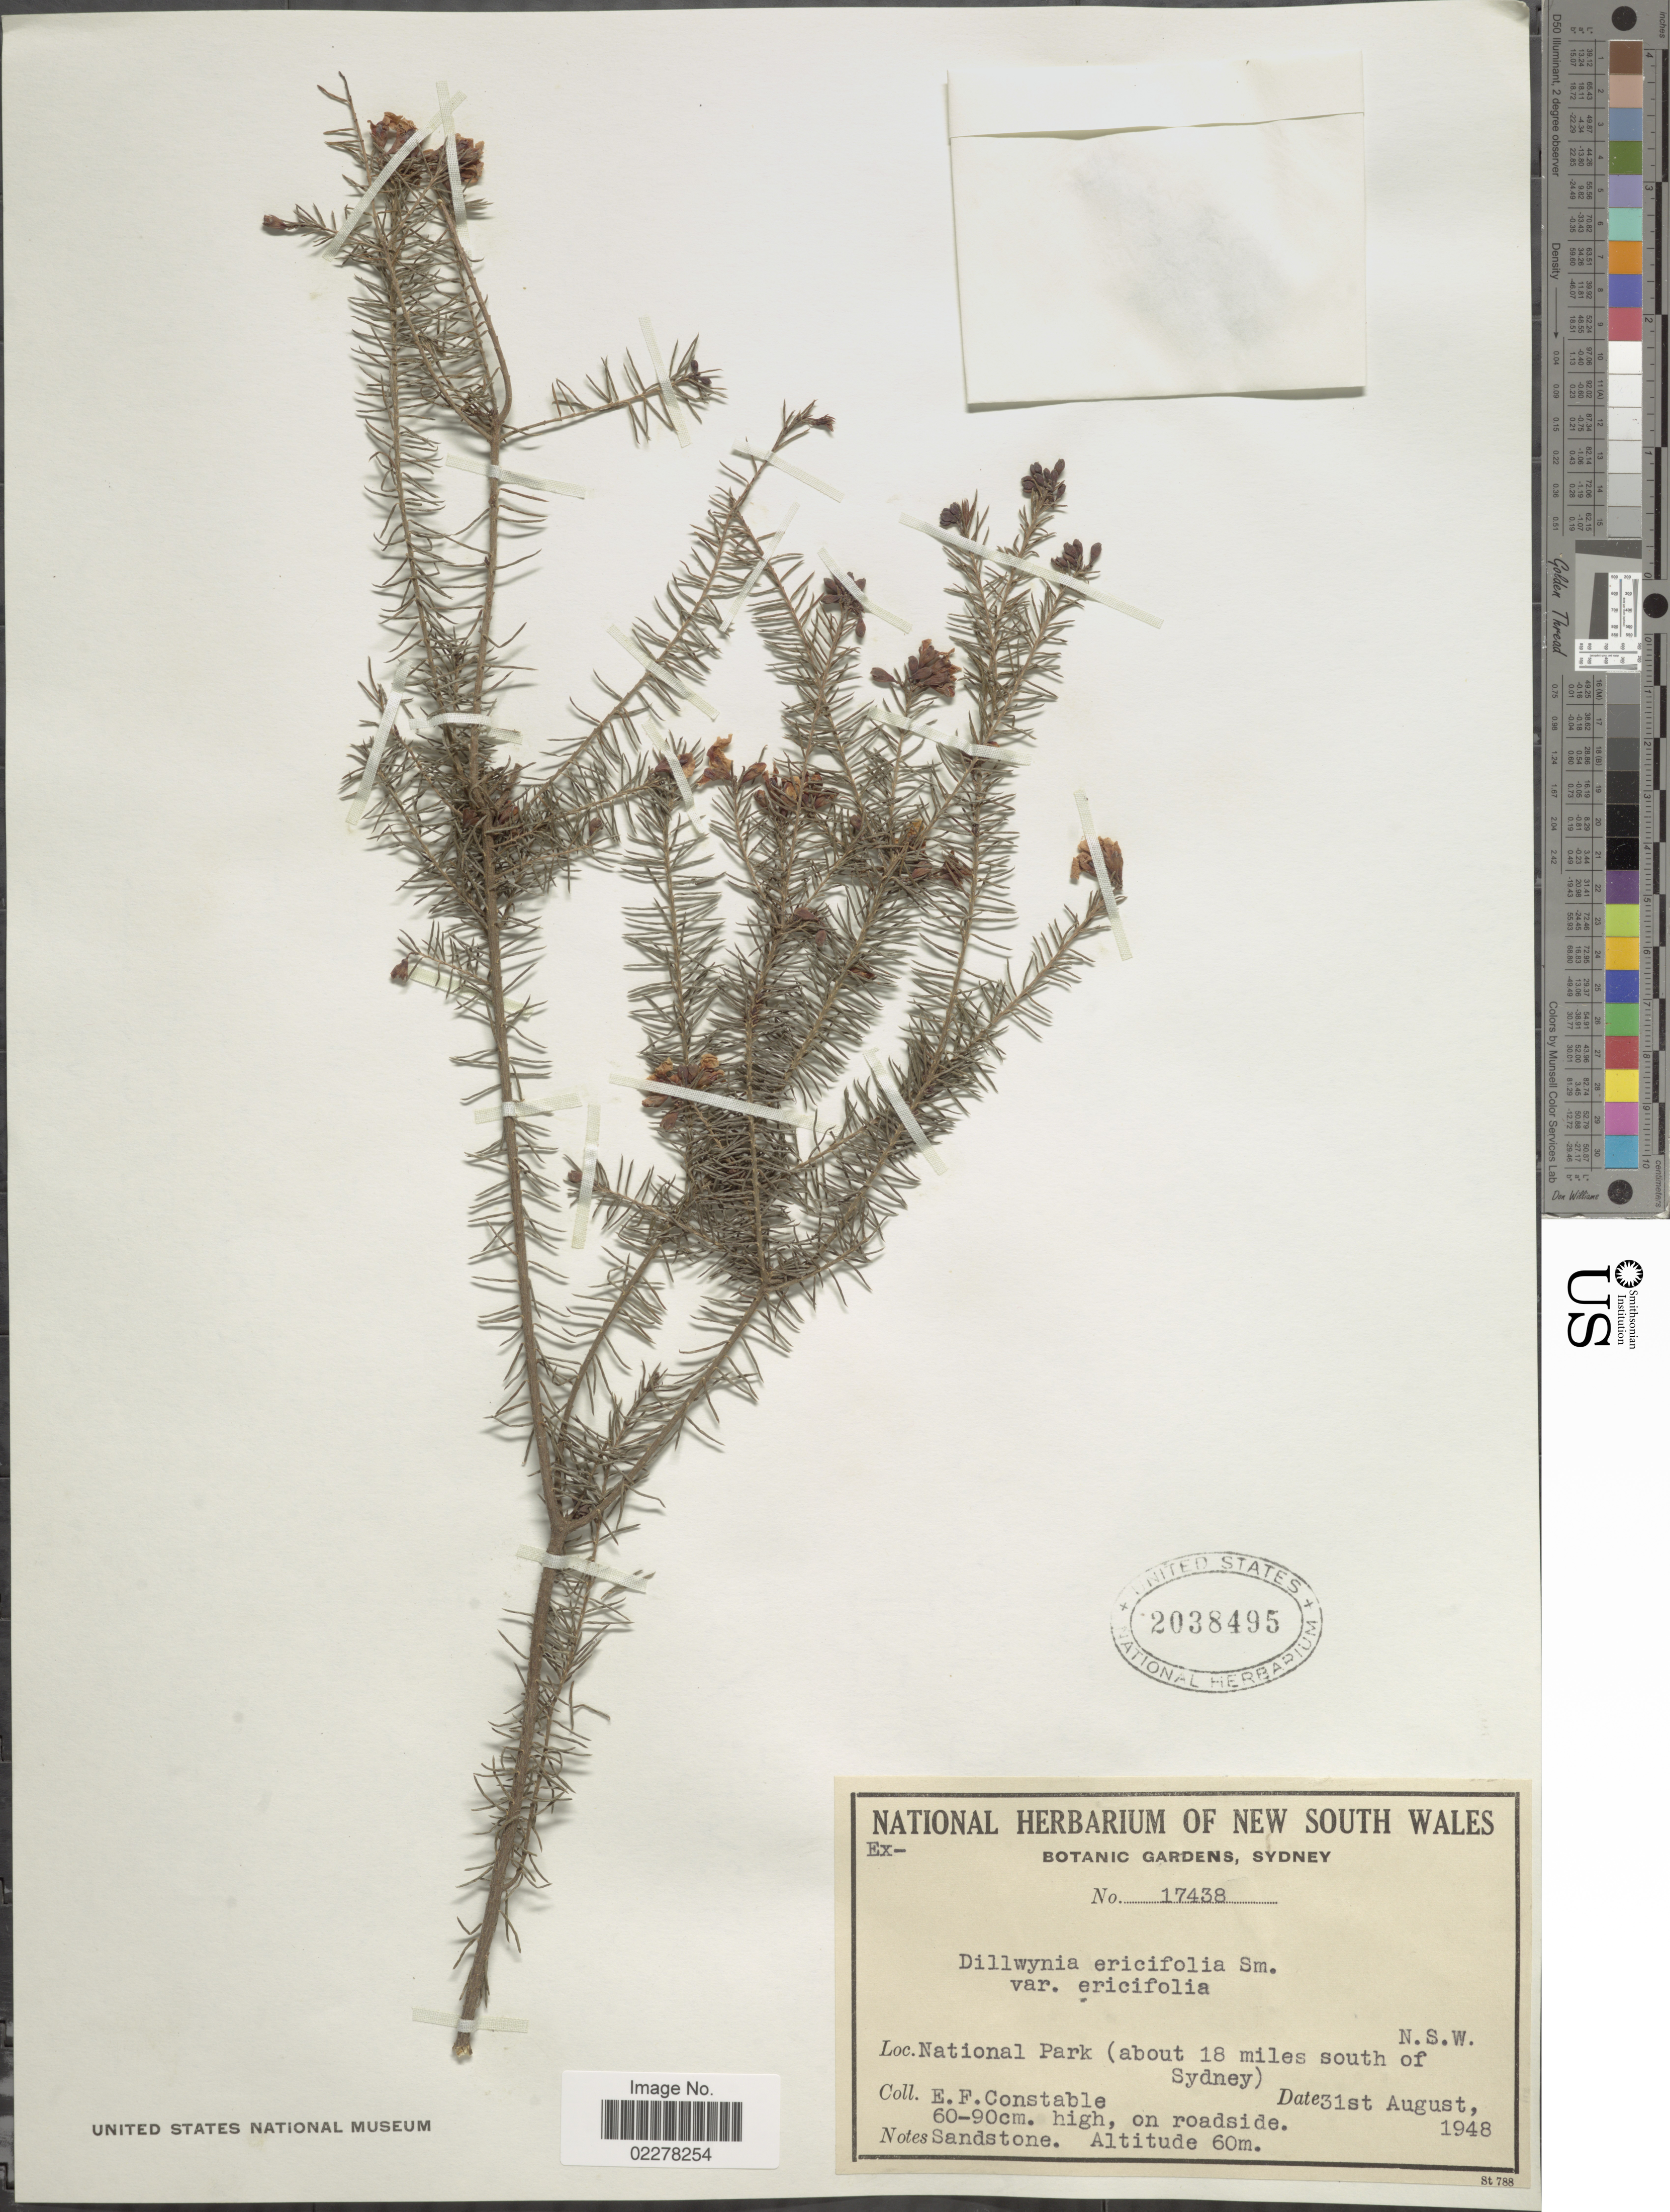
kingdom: Plantae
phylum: Tracheophyta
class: Magnoliopsida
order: Fabales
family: Fabaceae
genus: Dillwynia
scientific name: Dillwynia ericifolia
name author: Sm.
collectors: E. F. Constable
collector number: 17438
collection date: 1948-08-31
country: Australia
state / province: New South Wales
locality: National Park (about 18 miles south of Sydney). N.S.W.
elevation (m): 60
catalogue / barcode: US 2038495